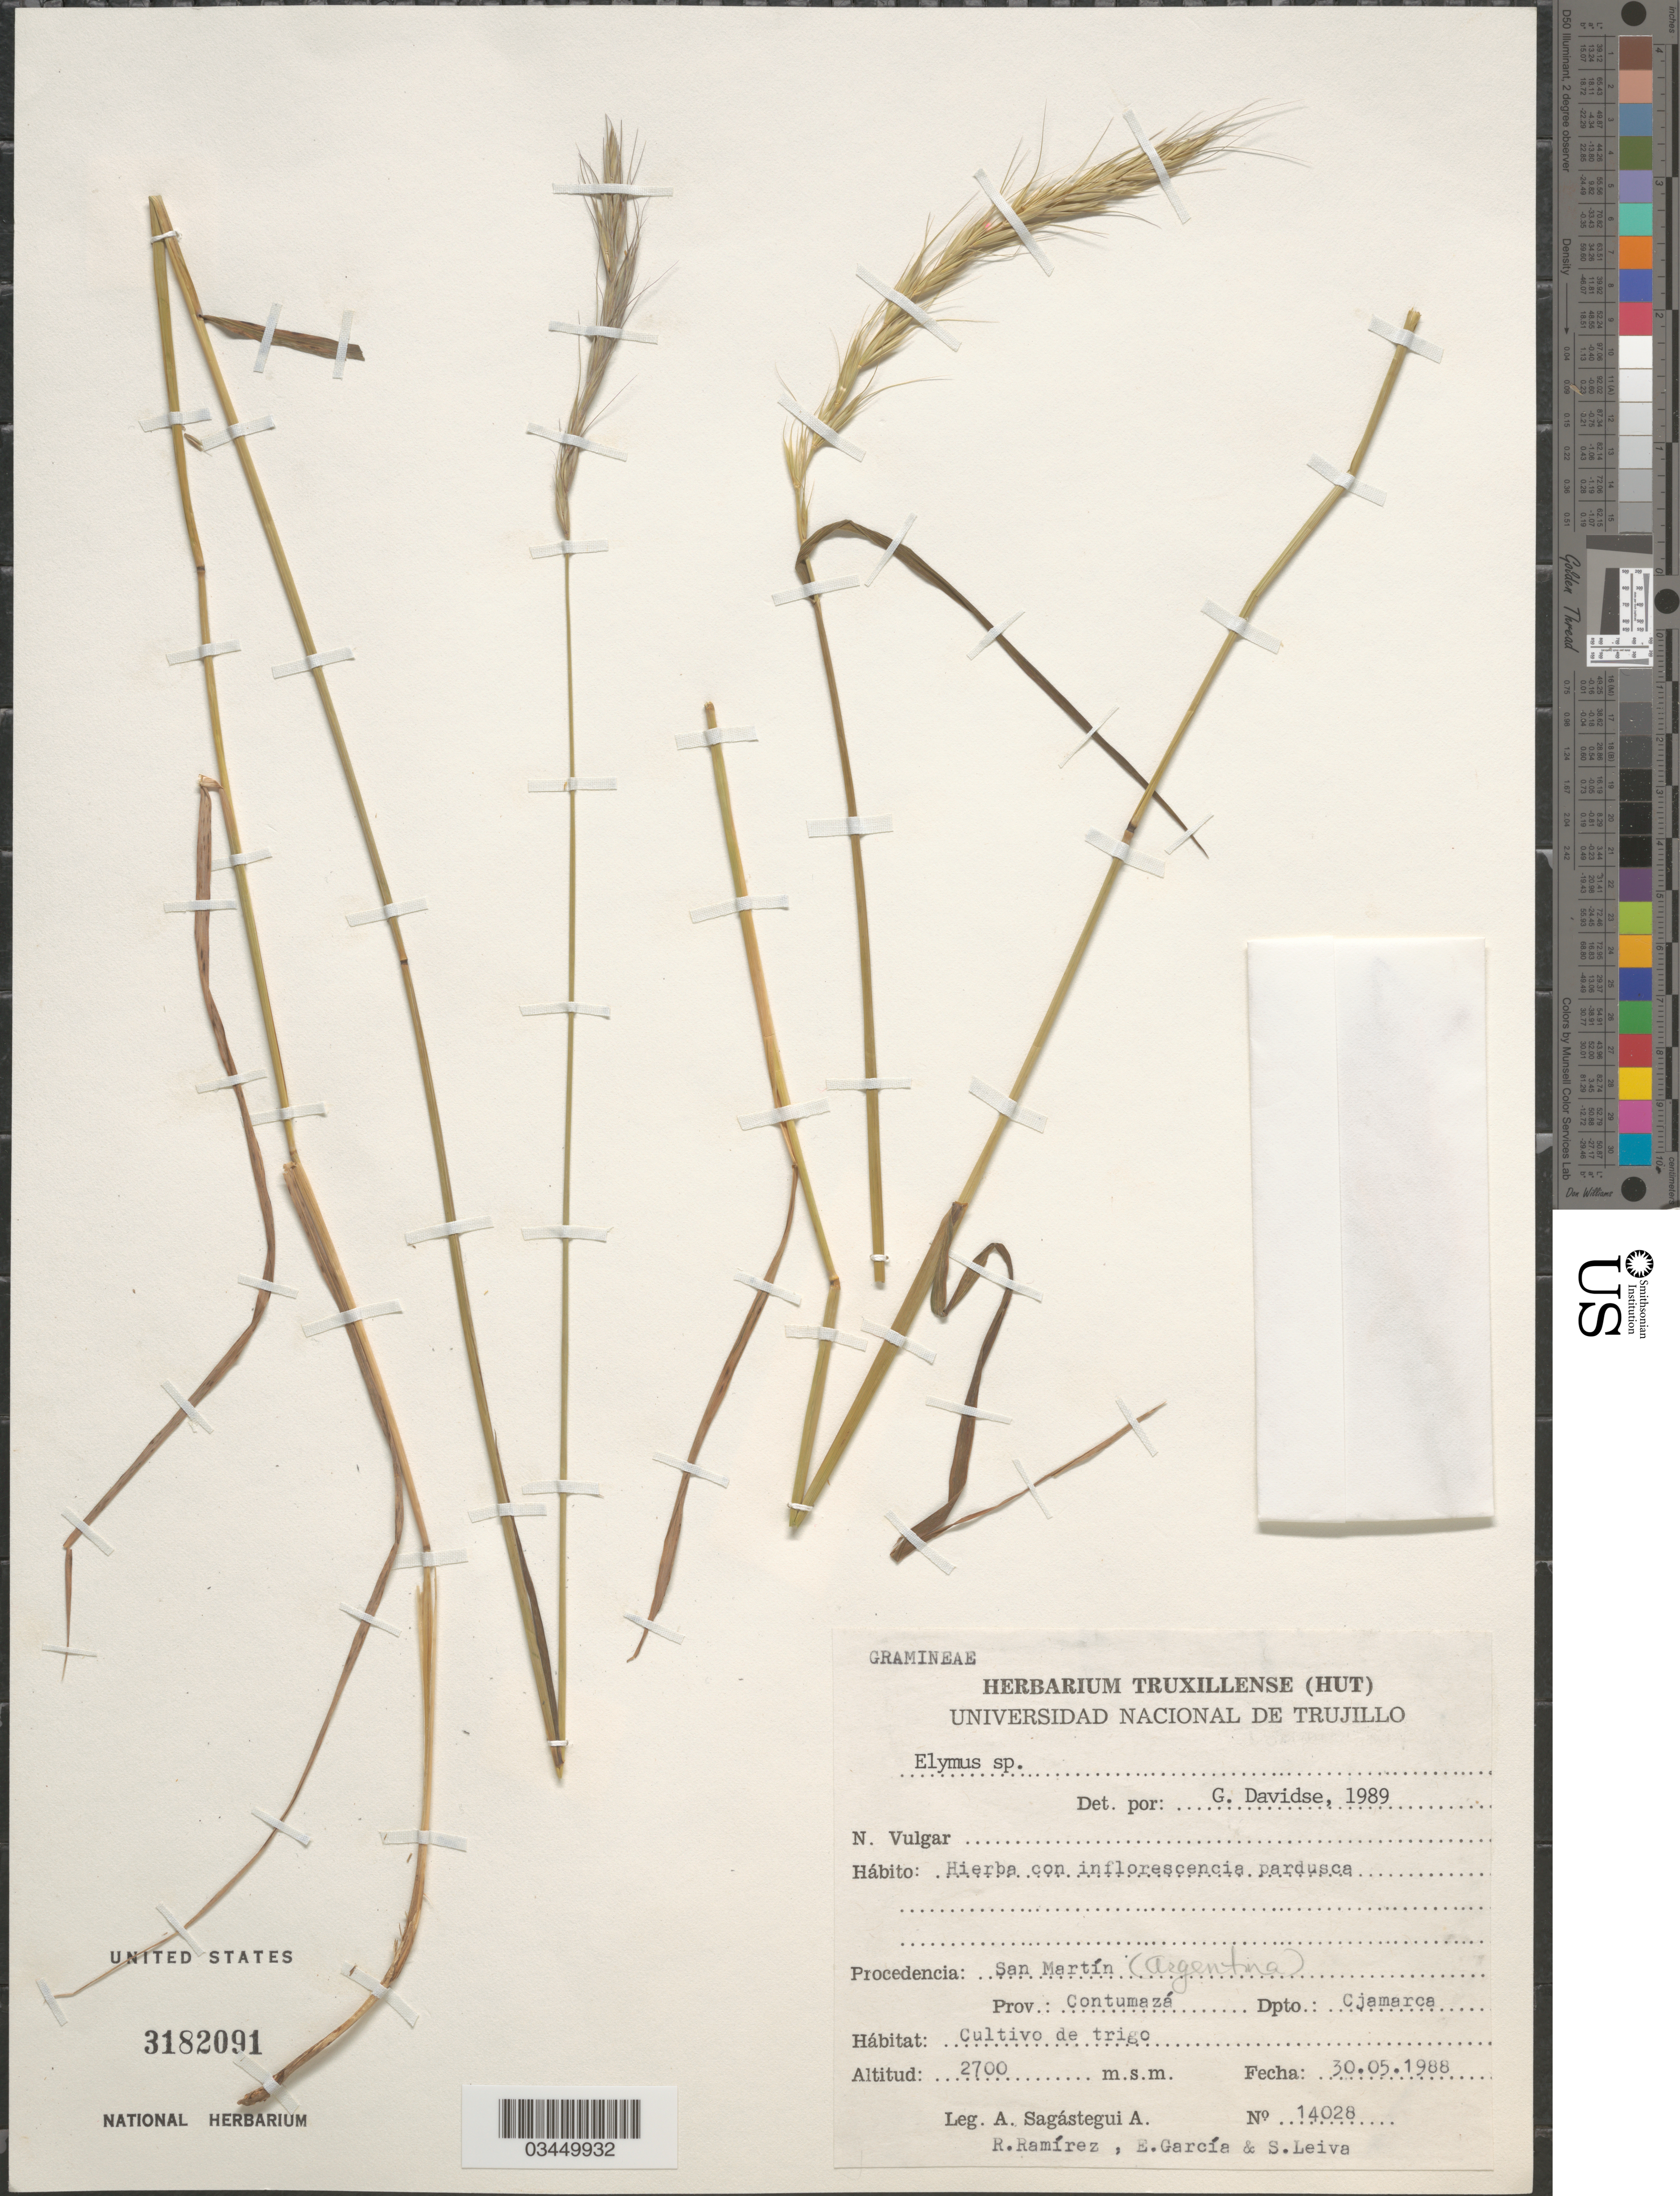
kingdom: Plantae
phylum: Tracheophyta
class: Liliopsida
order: Poales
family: Poaceae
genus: Elymus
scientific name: Elymus sp.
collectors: A. Sagástegui A., R. Ramirez, E. García & S. Leiva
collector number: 14028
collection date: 1988-05-30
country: Peru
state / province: Cajamarca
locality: San Martín. Prov.: Contumazá. Dpto: Cjamarca.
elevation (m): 2700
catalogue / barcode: US 3182091